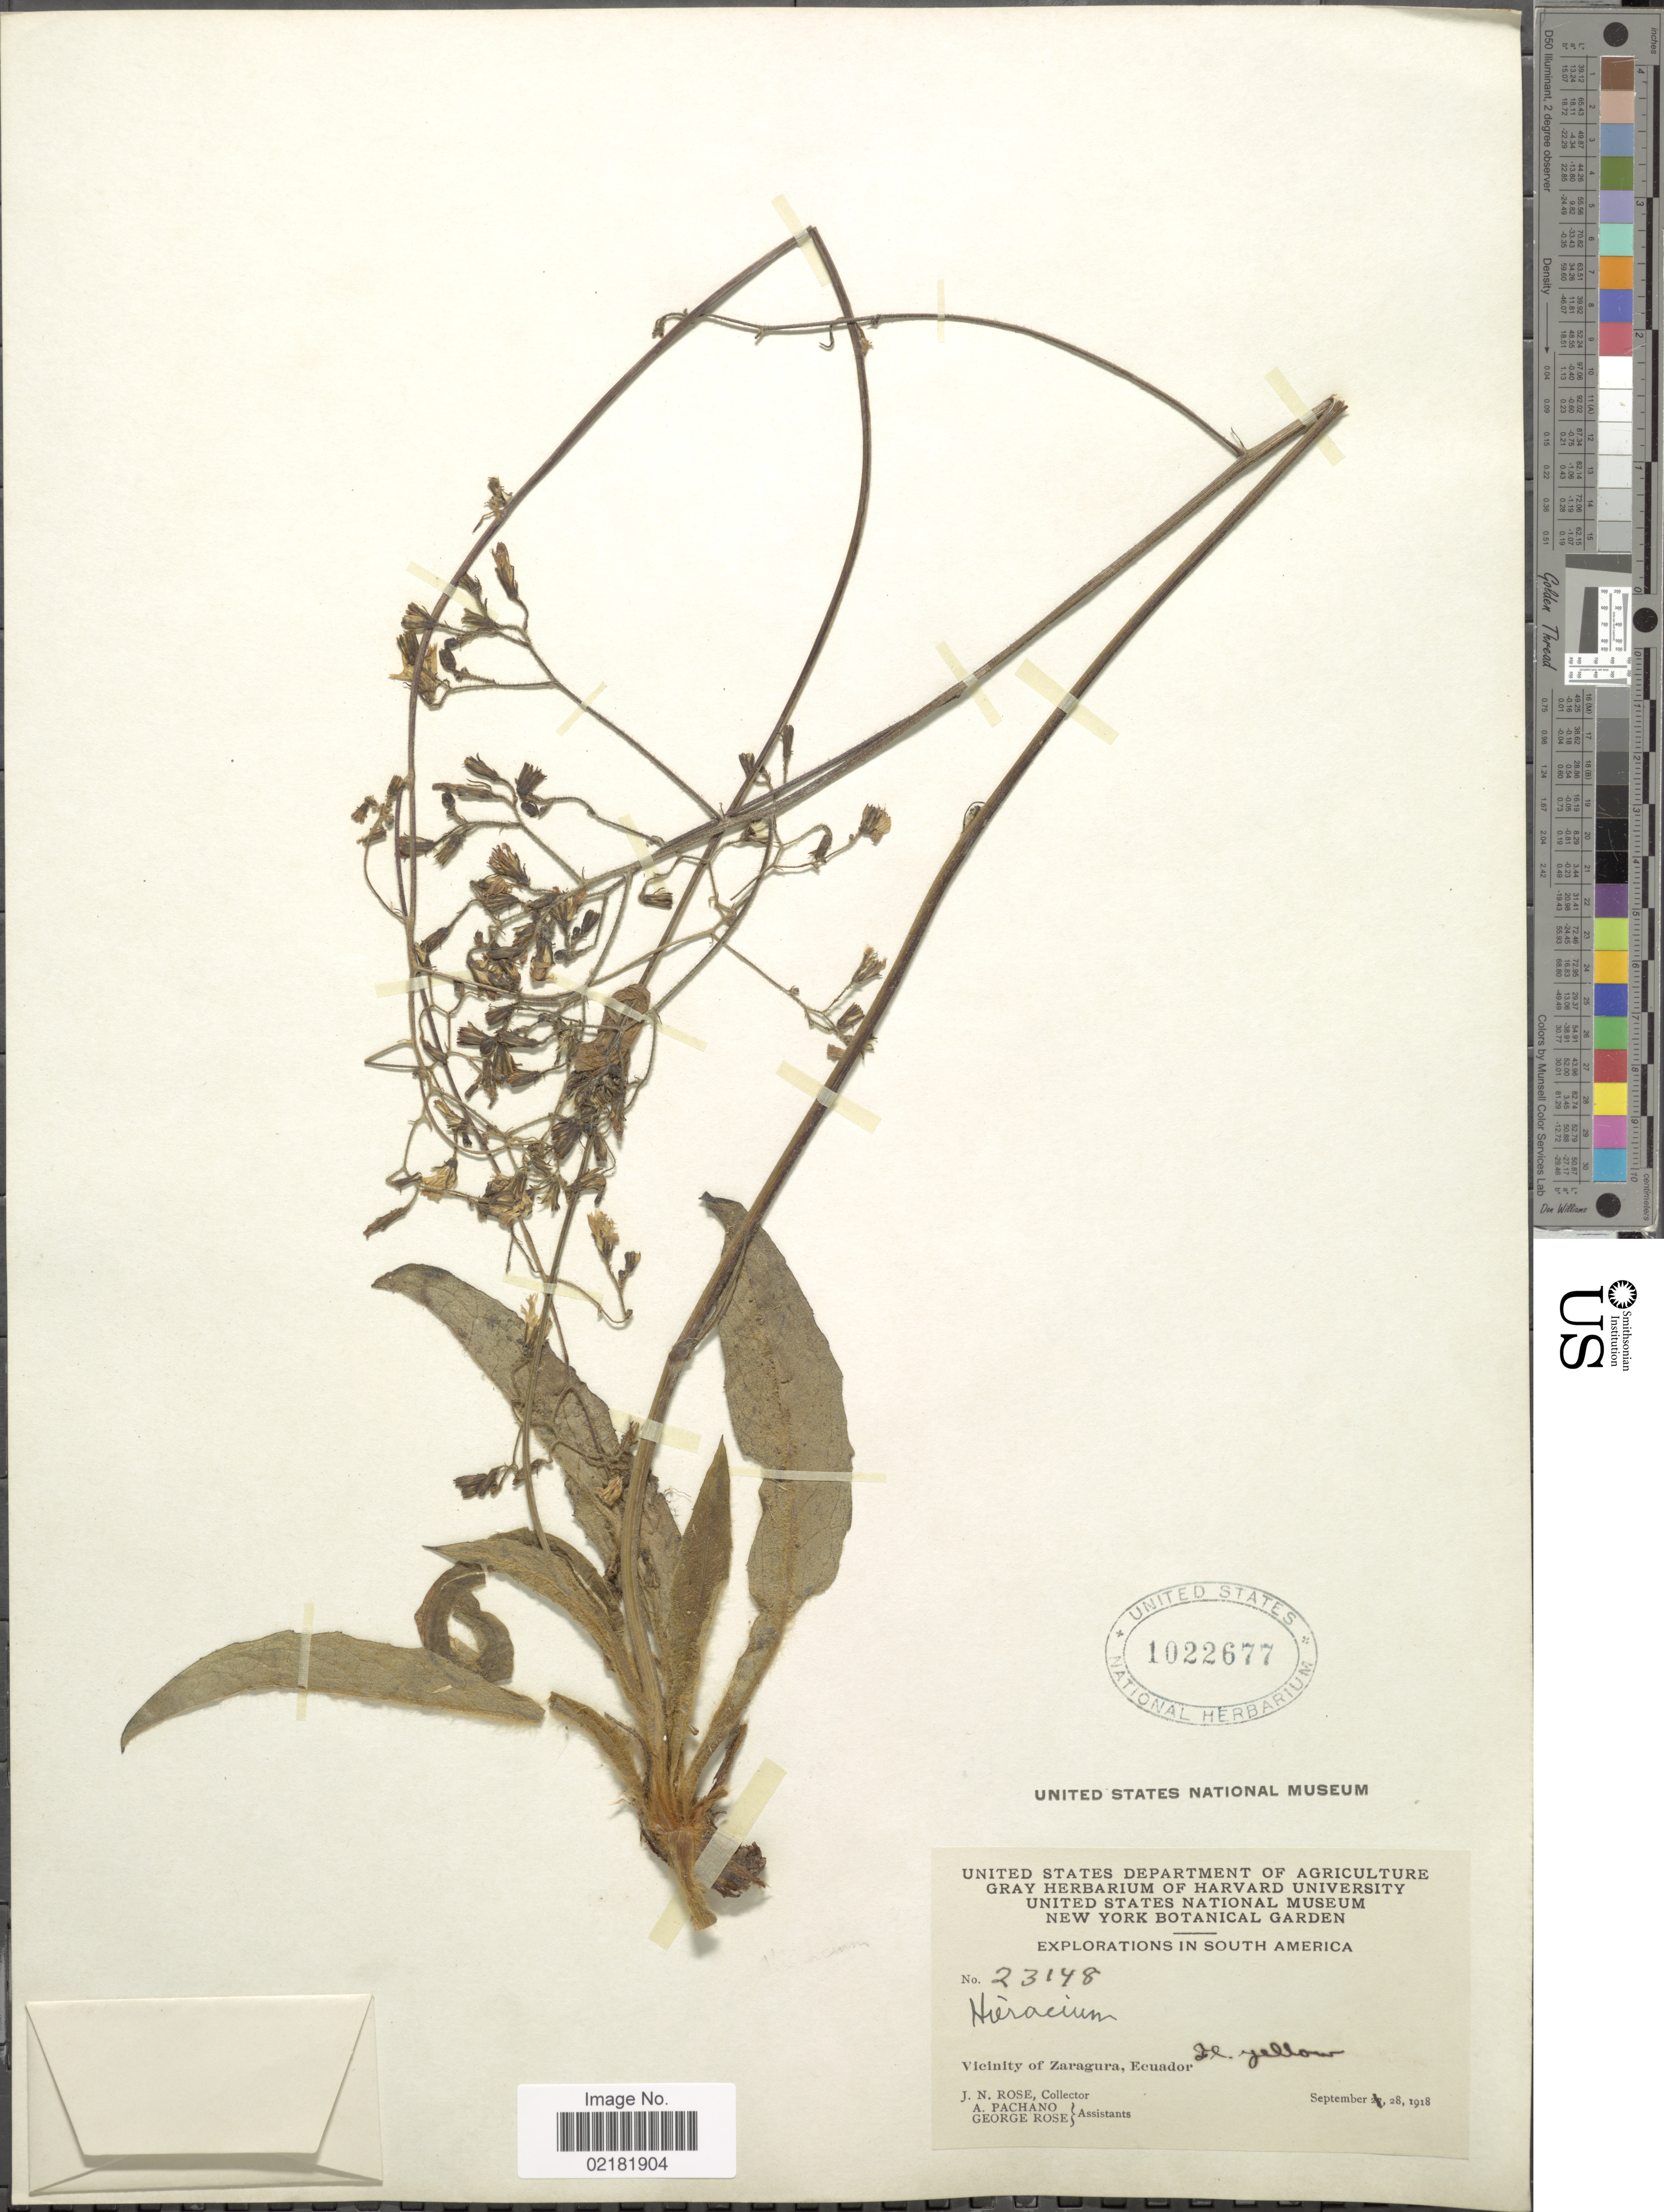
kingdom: Plantae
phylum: Tracheophyta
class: Magnoliopsida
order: Asterales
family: Asteraceae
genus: Hieracium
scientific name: Hieracium repandulare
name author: Druce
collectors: J. N. Rose, A. Pachano & G. Rose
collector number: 23148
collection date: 1918-09-28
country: Ecuador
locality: Vicinity of Zaragura.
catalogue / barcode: US 1022677